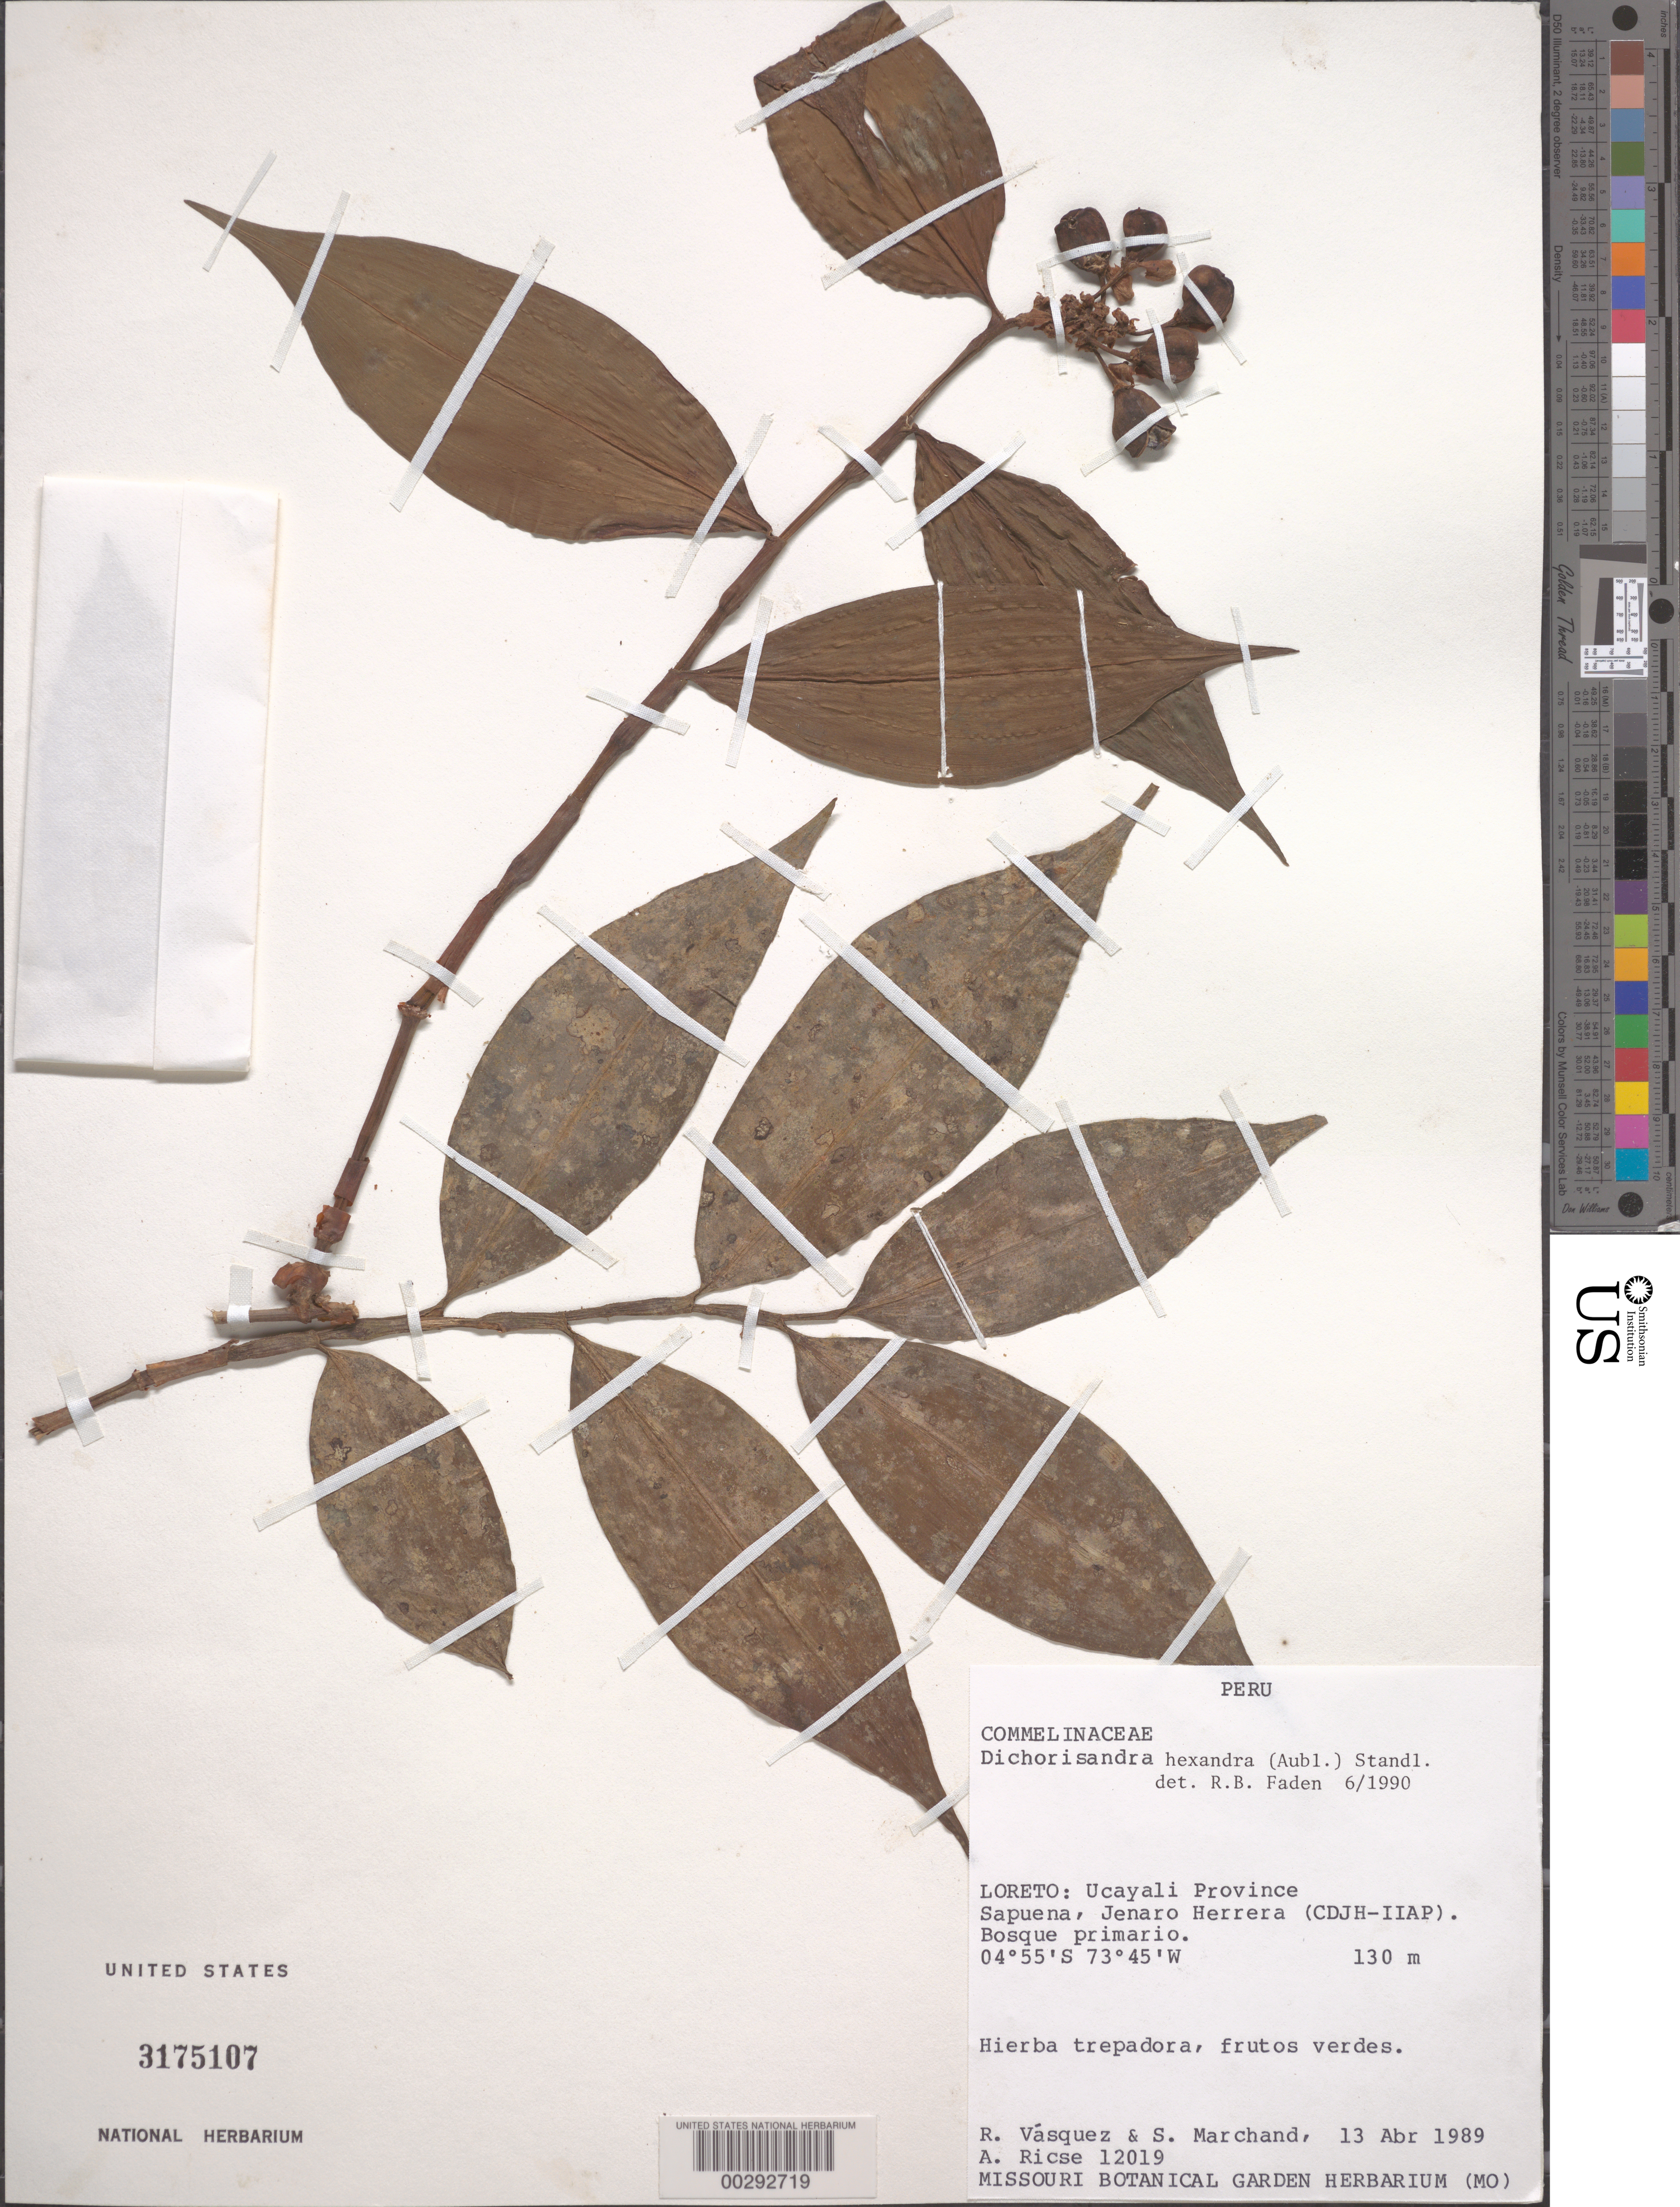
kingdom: Plantae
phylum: Tracheophyta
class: Liliopsida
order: Commelinales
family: Commelinaceae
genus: Dichorisandra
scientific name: Dichorisandra hexandra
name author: (Aubl.) Standl.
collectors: R. Vasquez, S. Marchand & A. Ricse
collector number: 12019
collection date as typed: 13 Apr 1989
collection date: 1989-04-13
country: Peru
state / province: Loreto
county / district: Requena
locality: Sapuena, jenaro herrera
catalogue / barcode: US 3175107